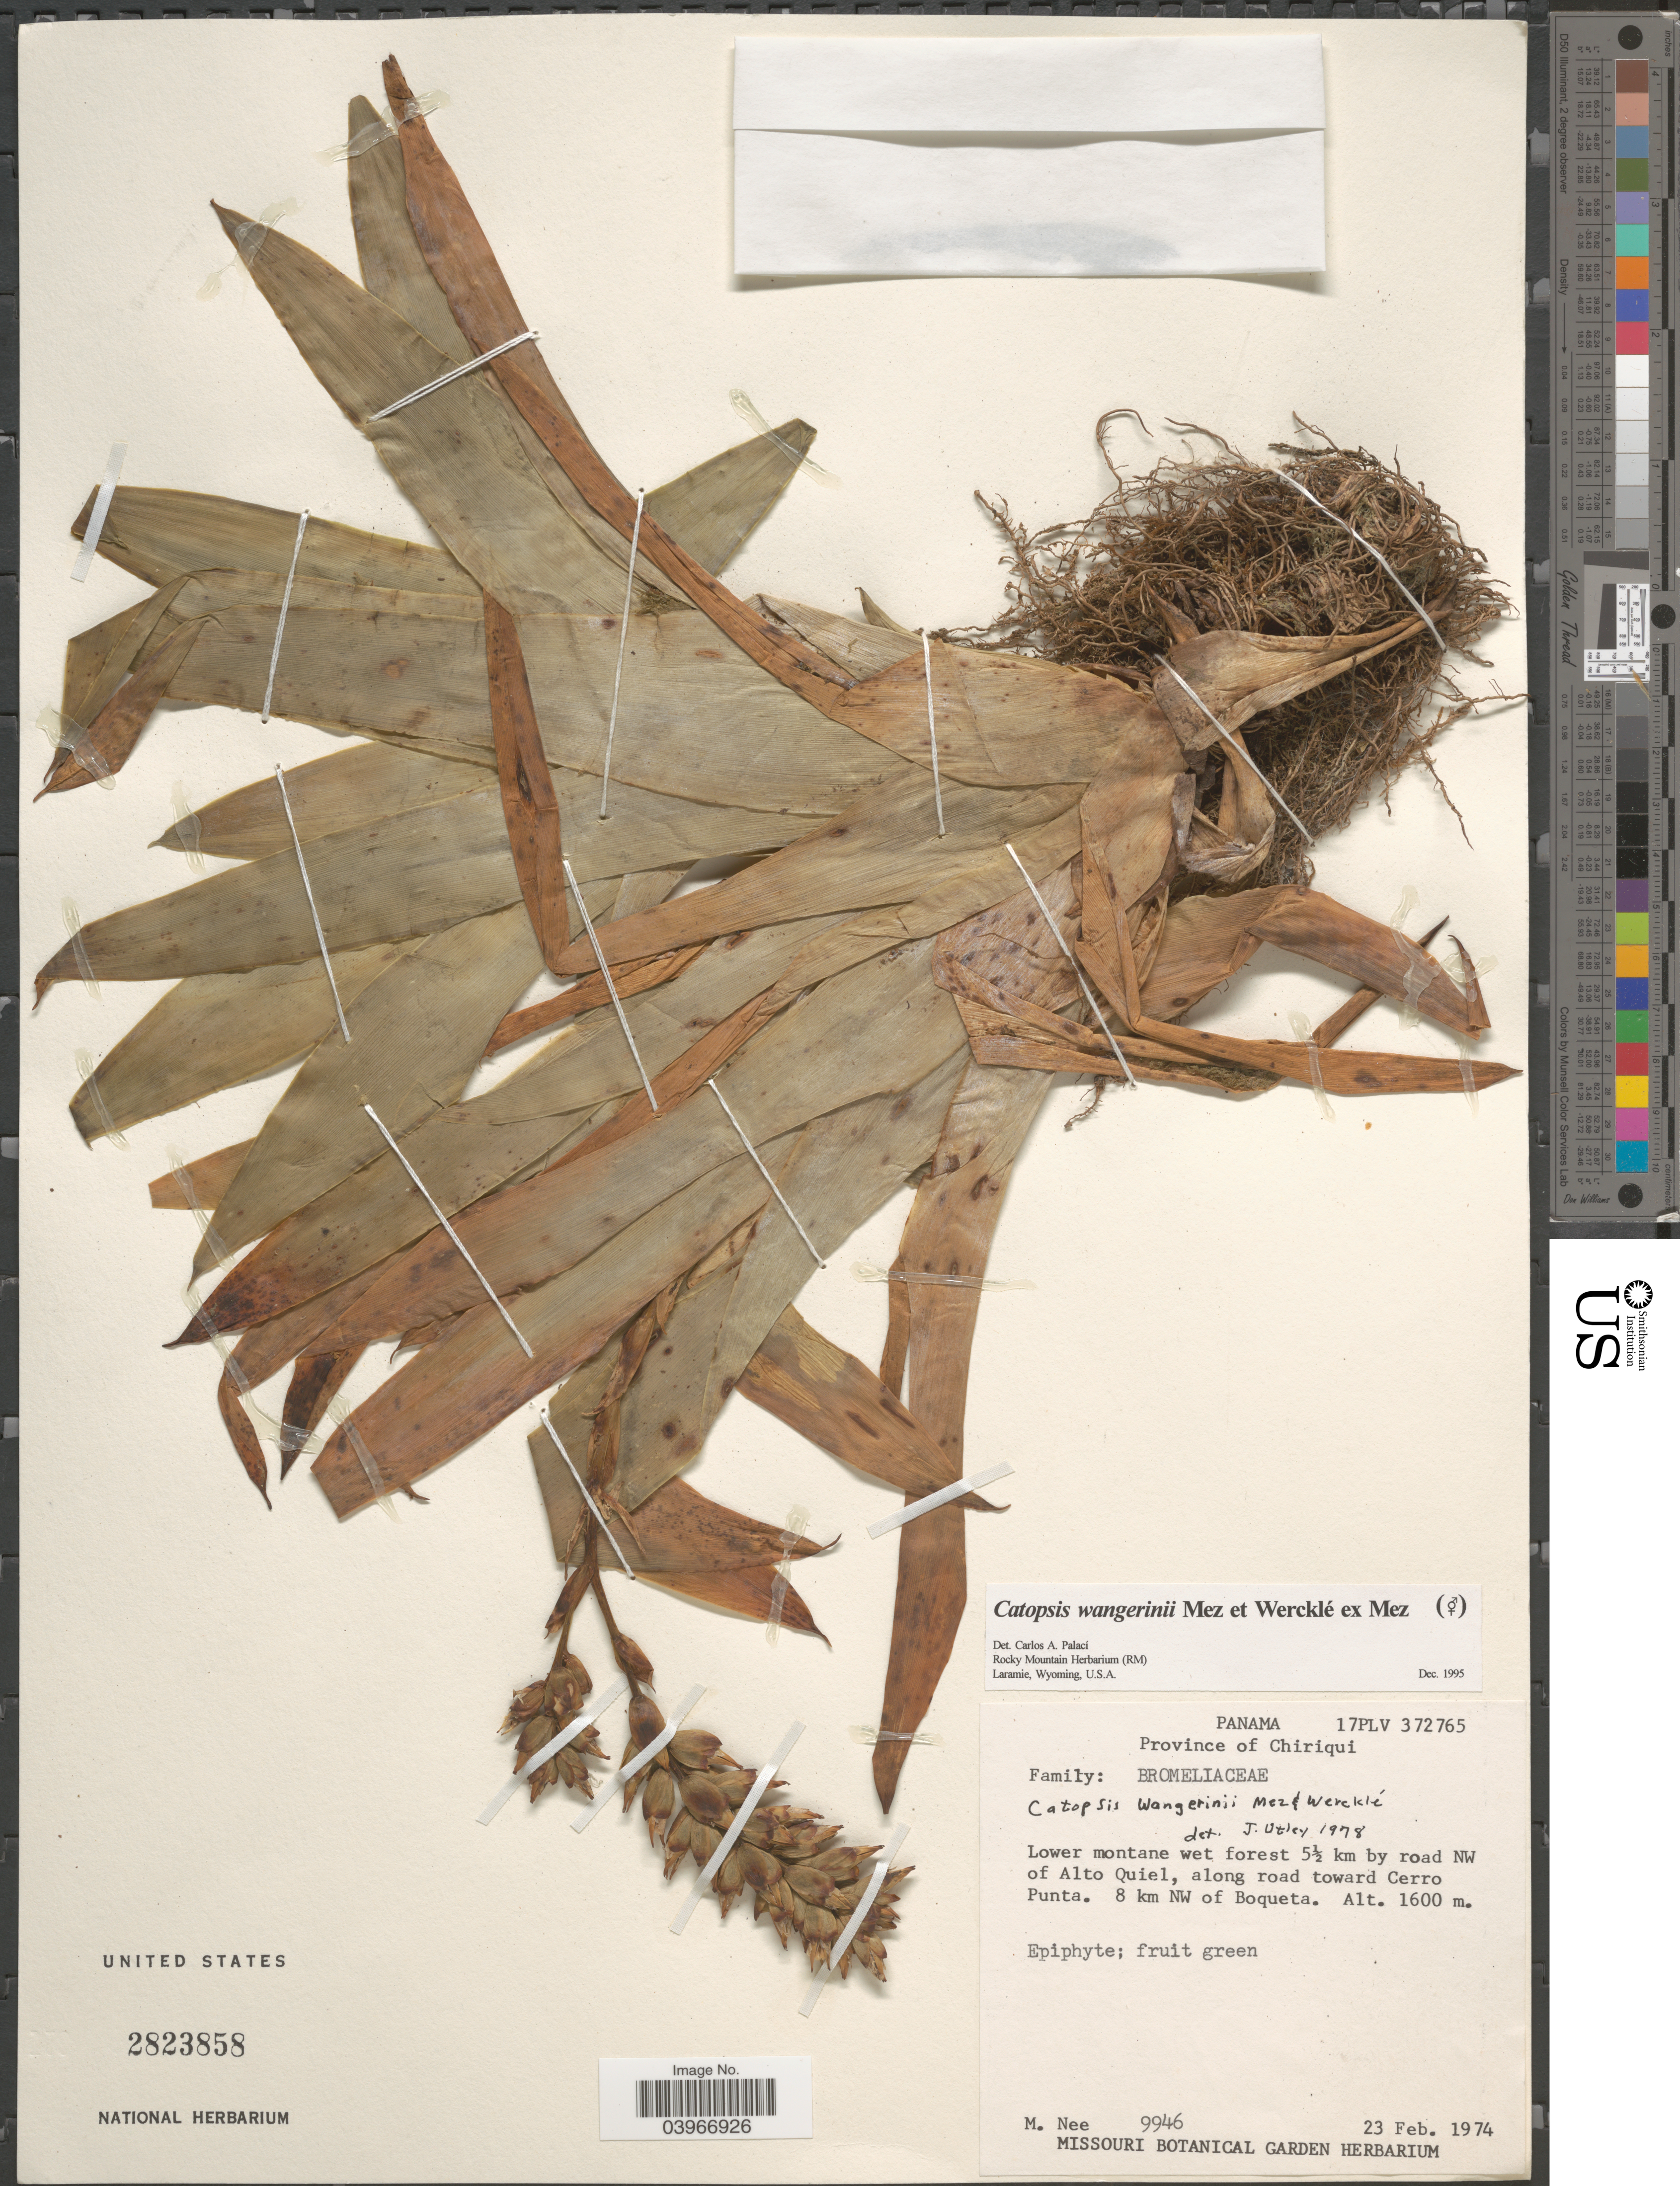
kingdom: Plantae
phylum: Tracheophyta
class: Liliopsida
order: Poales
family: Bromeliaceae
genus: Catopsis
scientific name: Catopsis wangerinii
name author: Mez & Wercklé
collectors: M. Nee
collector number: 9946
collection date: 1974-02-23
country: Panama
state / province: Chiriqui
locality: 5½ km by road NW of Alto Quiel, along road toward Cerro Punta. 8 km NW of Boqueta.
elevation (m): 1600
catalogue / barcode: US 2823858